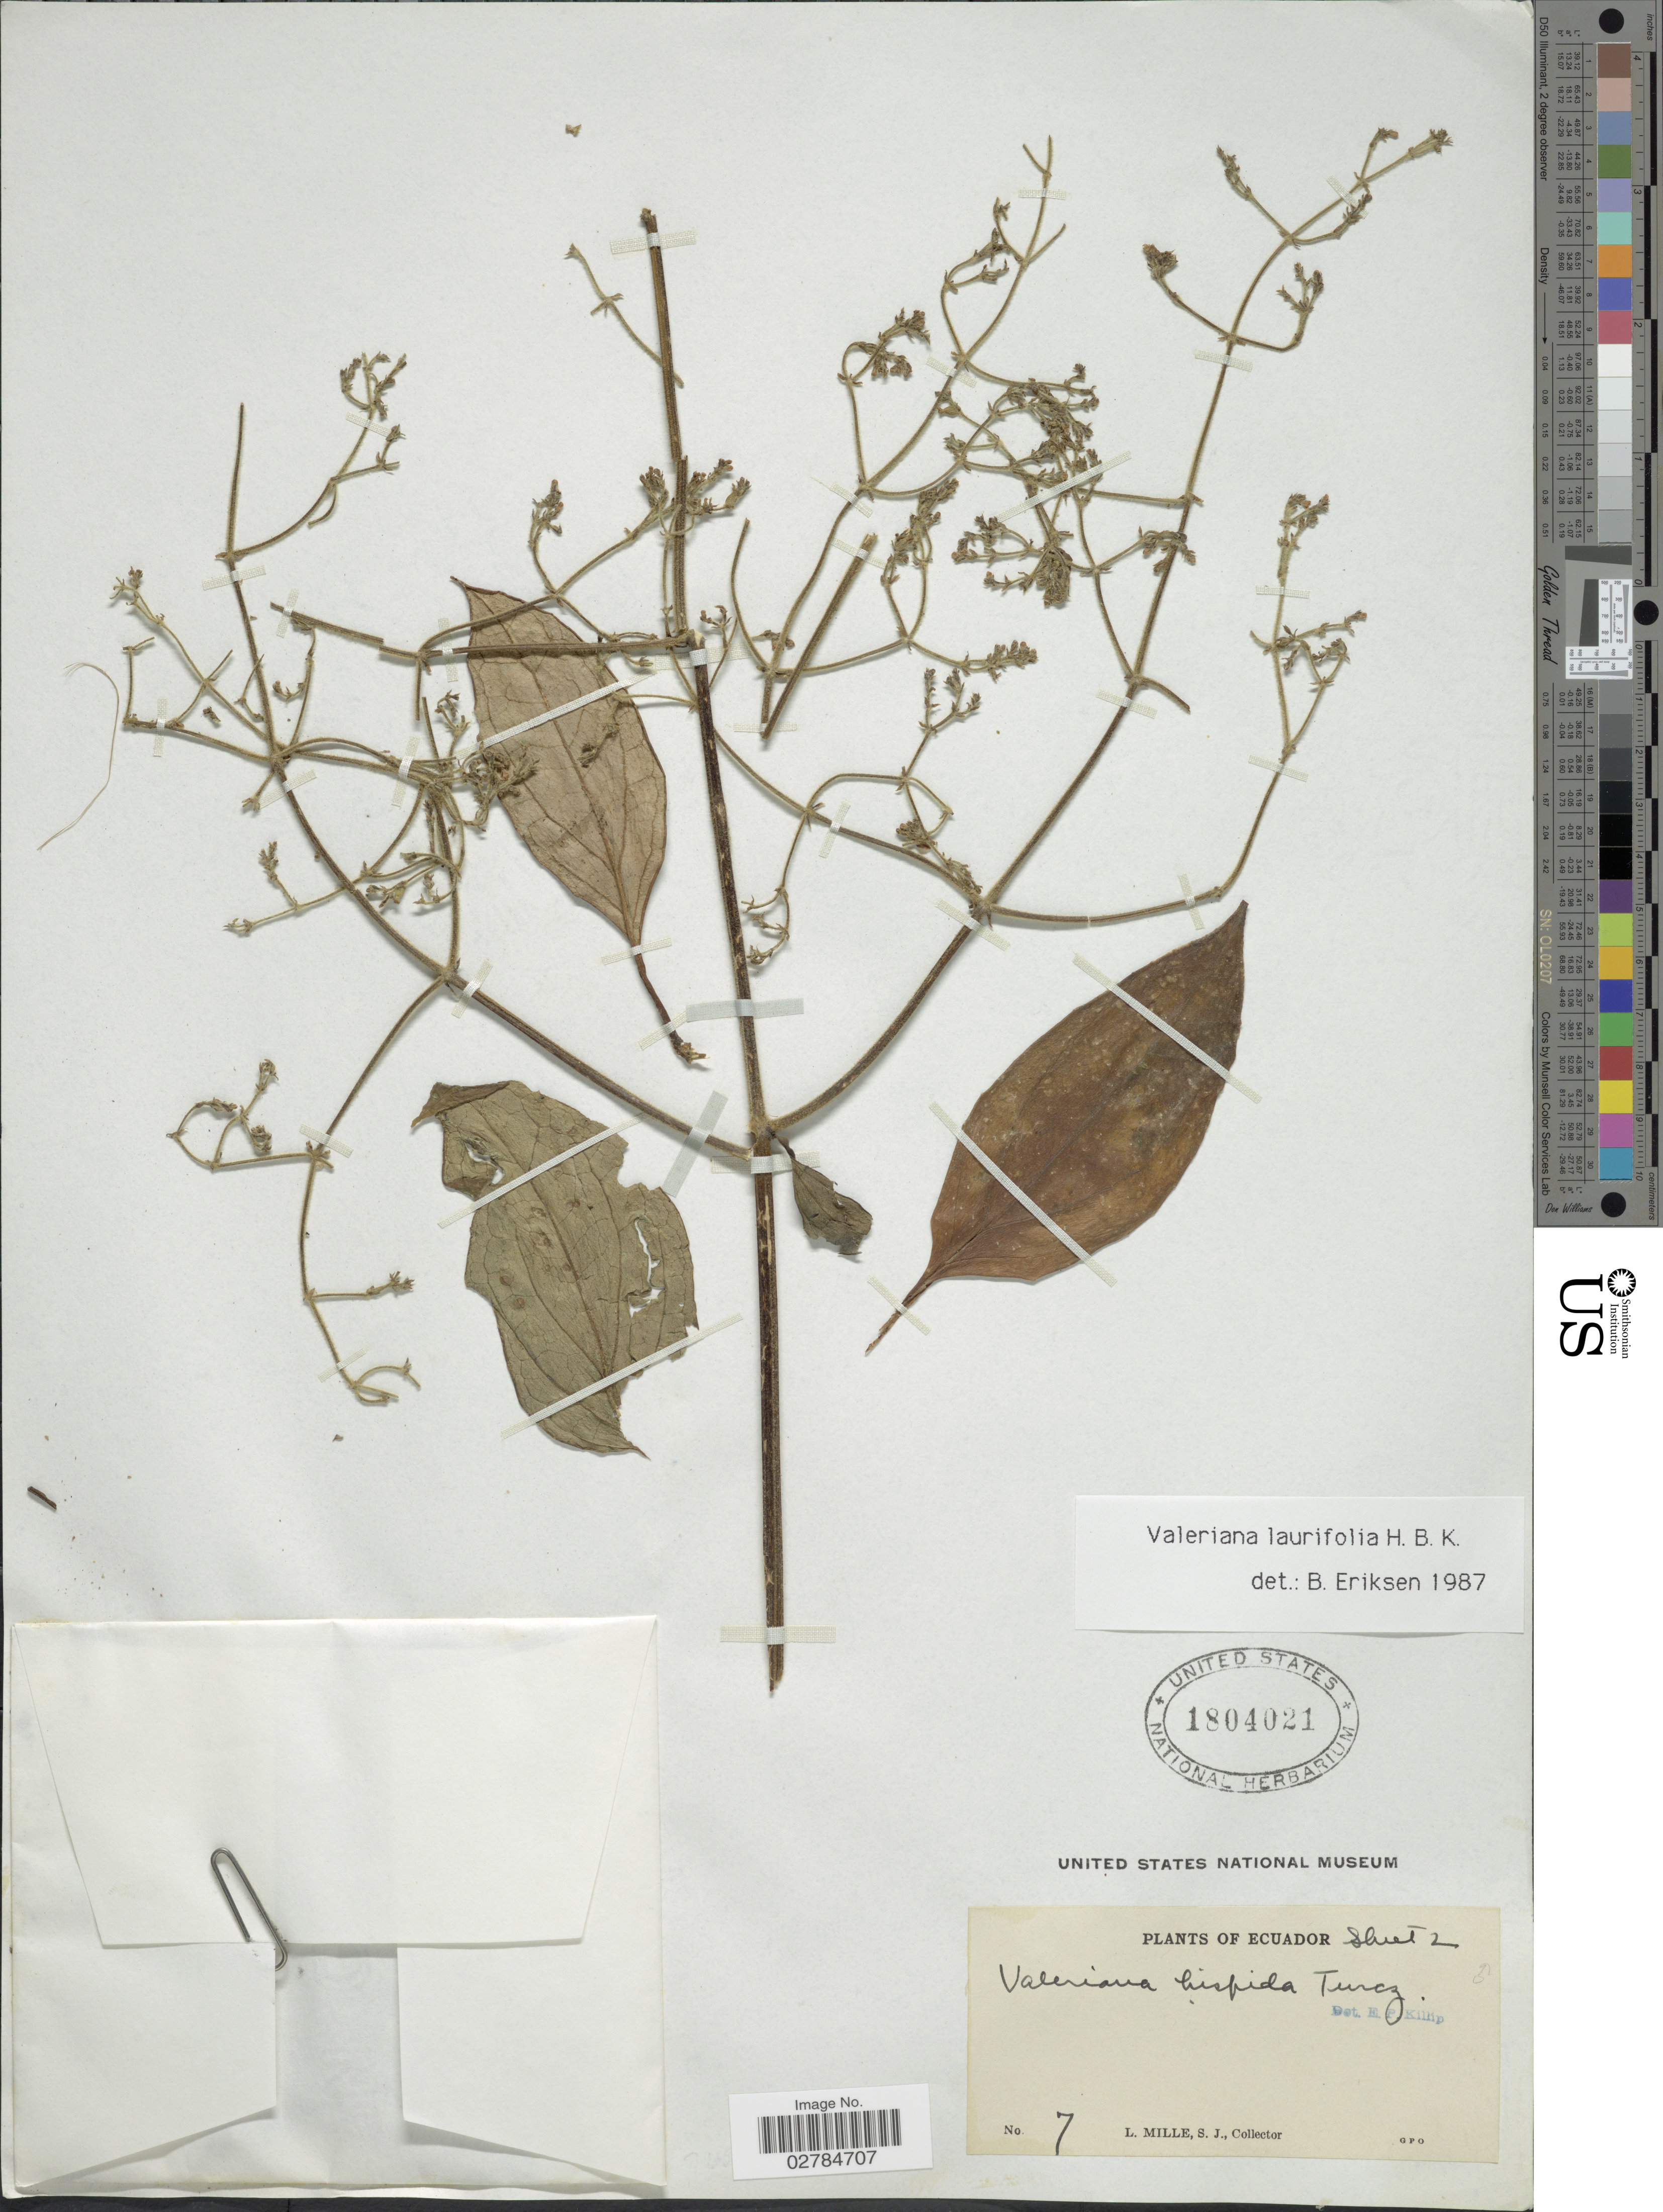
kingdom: Plantae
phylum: Tracheophyta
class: Magnoliopsida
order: Dipsacales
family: Caprifoliaceae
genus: Valeriana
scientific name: Valeriana laurifolia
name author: Kunth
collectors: L. Mille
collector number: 7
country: Ecuador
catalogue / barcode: US 1804021